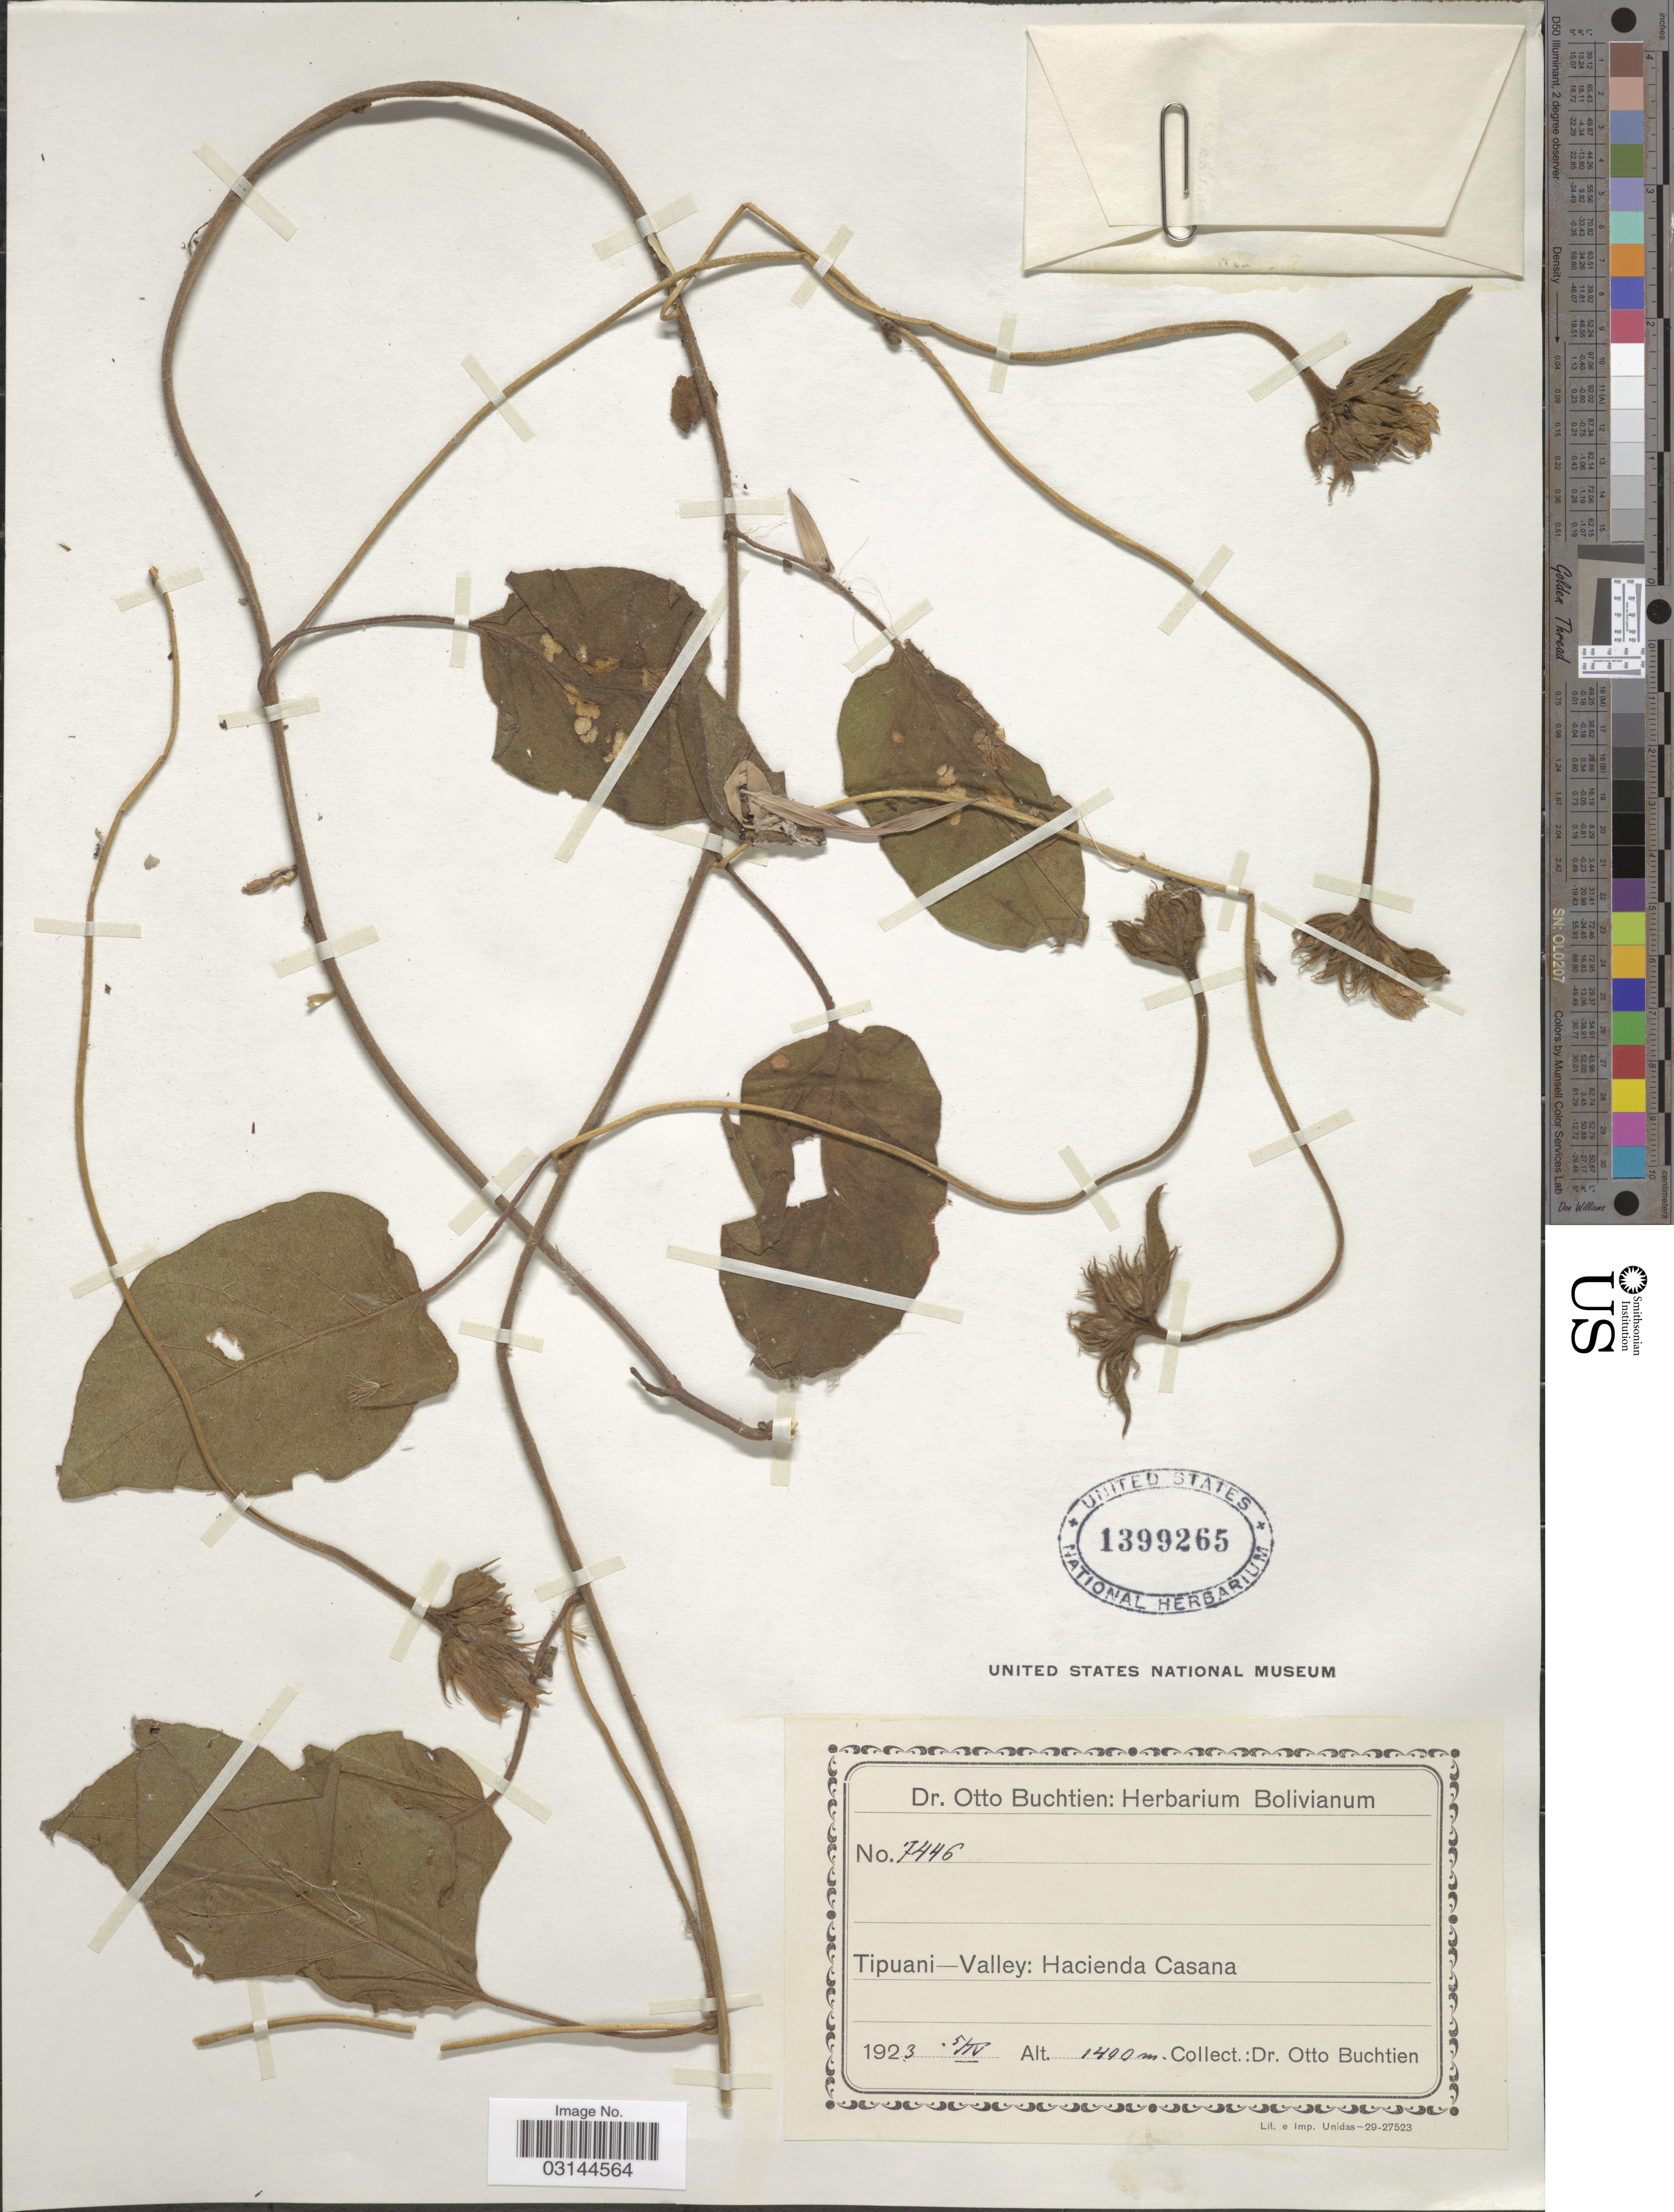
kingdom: Plantae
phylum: Tracheophyta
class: Magnoliopsida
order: Solanales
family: Convolvulaceae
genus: Jacquemontia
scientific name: Jacquemontia sp.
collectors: O. Buchtien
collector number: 7446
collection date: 1923-04-05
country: Bolivia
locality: Tipuani-Valley: Hacienda Casana.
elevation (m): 1400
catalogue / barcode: US 1399265